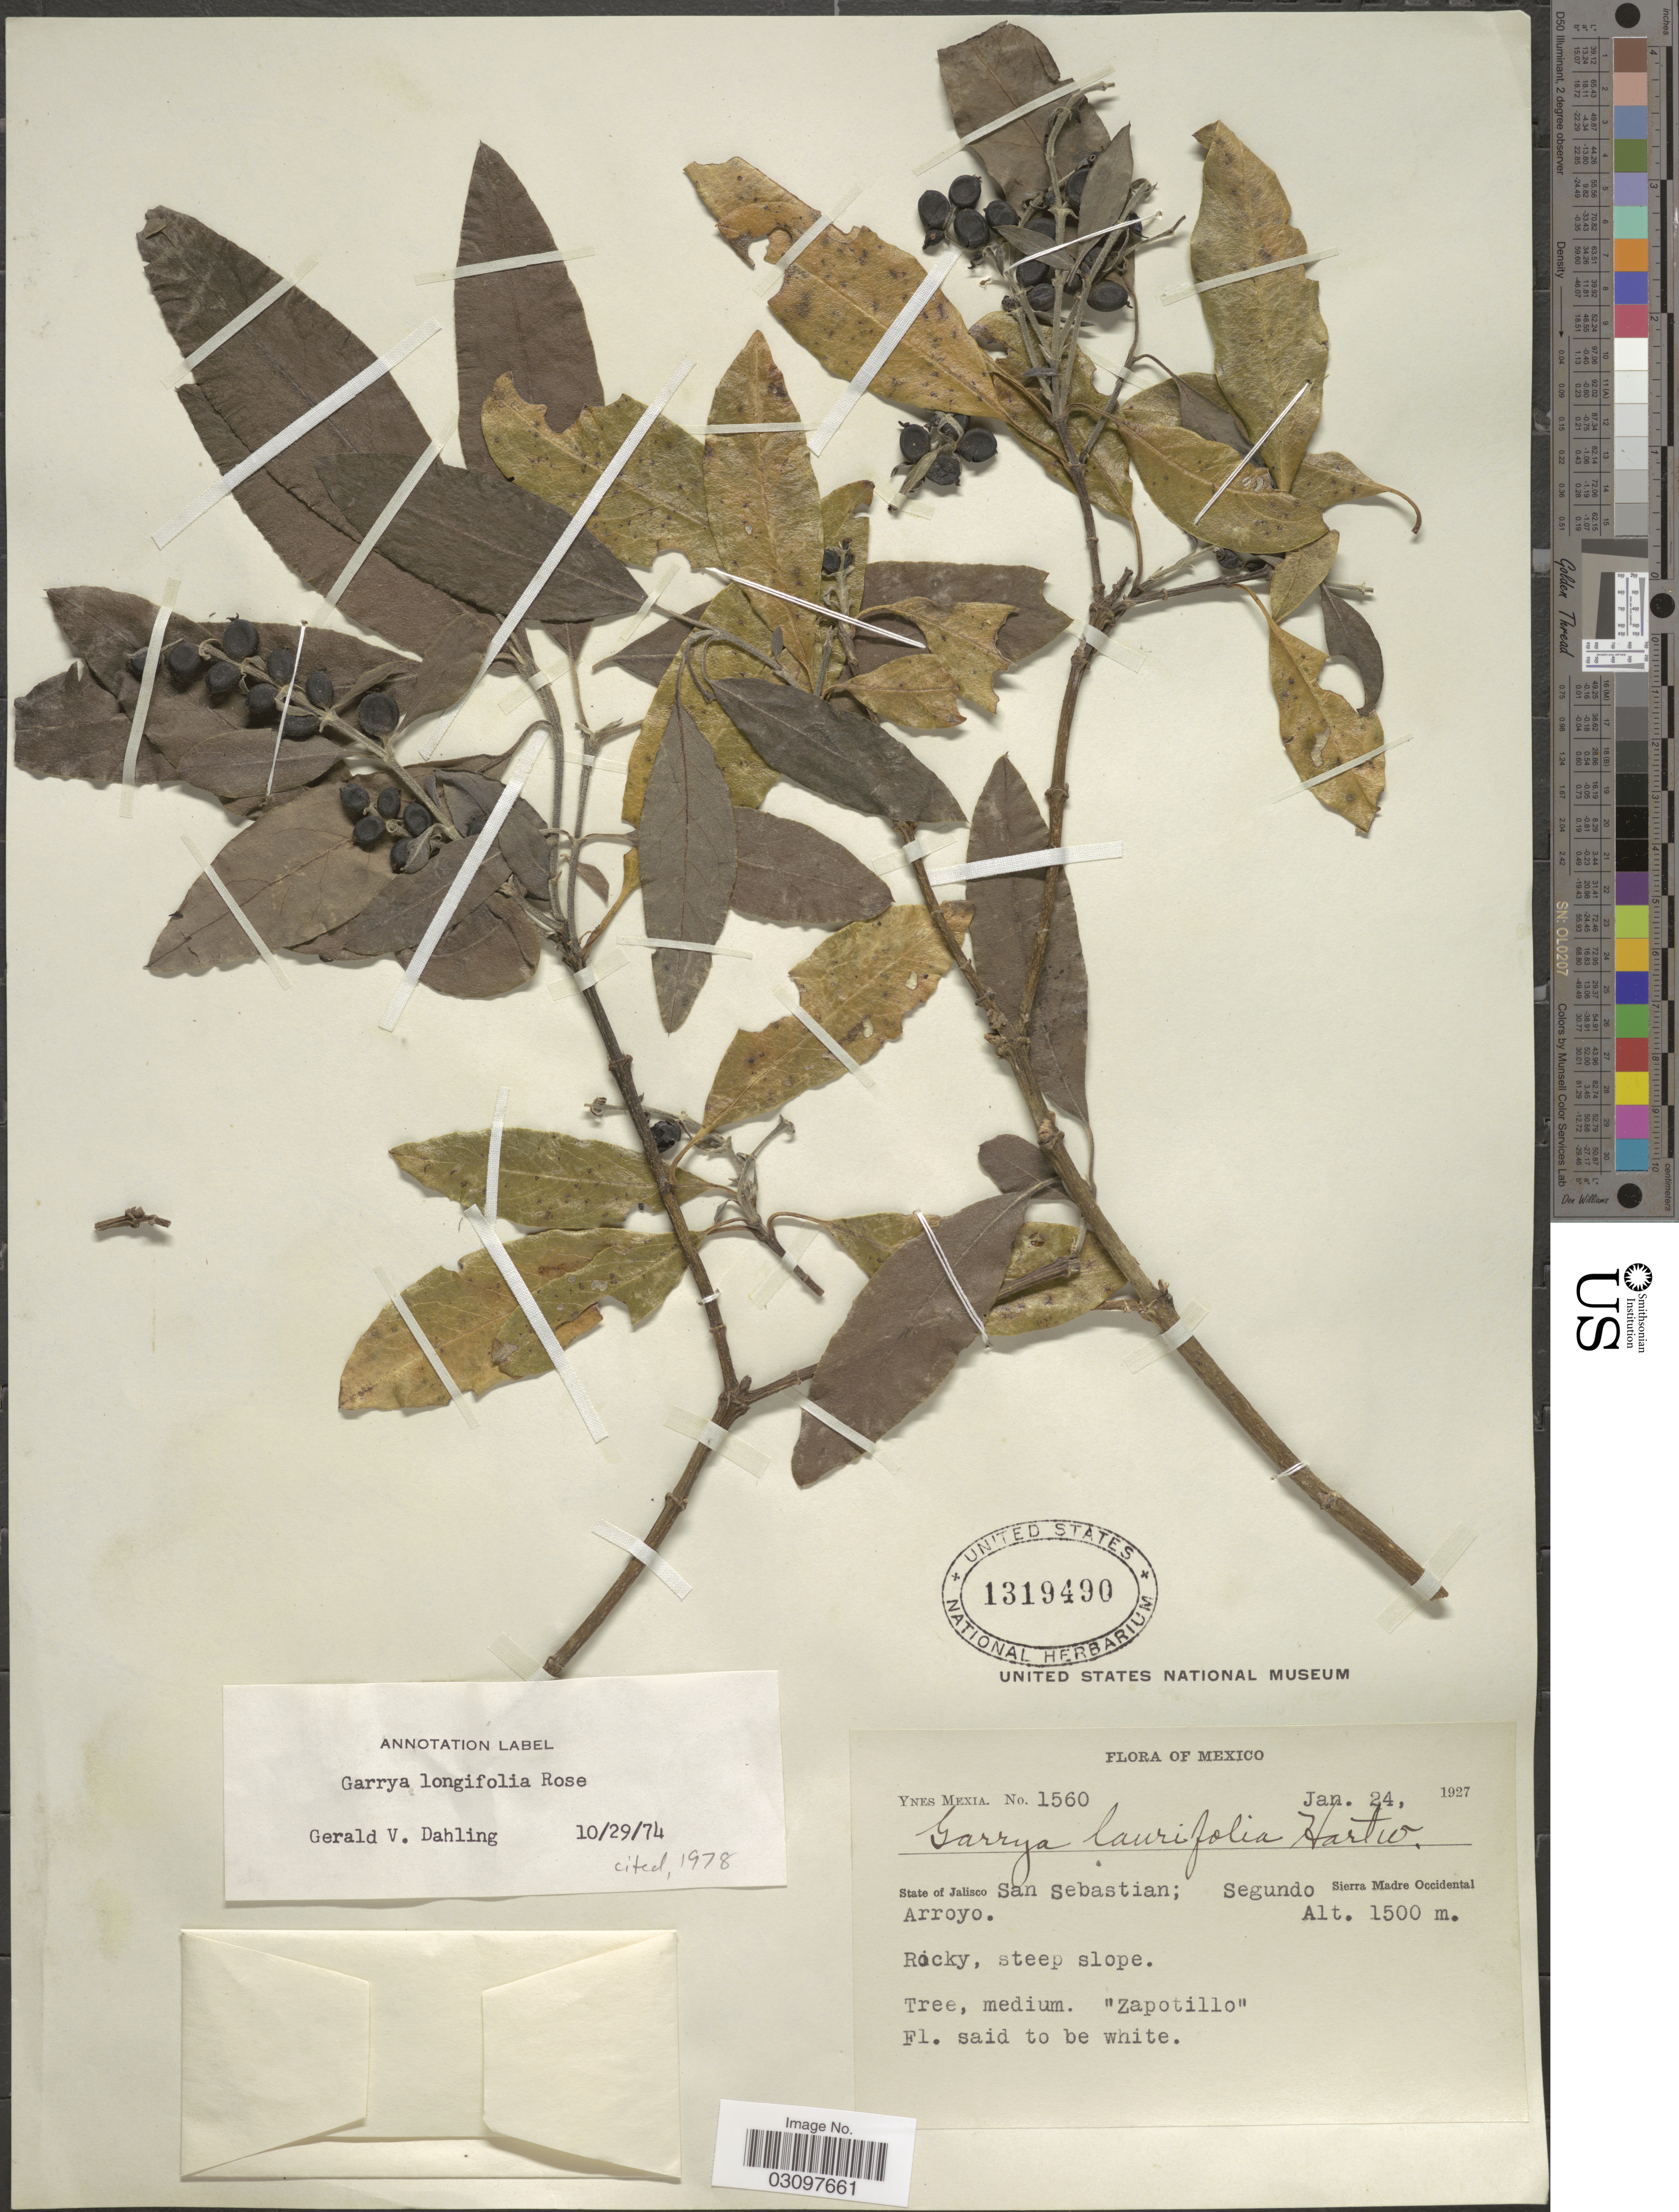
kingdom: Plantae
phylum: Tracheophyta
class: Magnoliopsida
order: Garryales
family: Garryaceae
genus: Garrya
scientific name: Garrya longifolia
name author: Rose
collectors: Y. Mexia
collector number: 1560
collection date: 1927-01-24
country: Mexico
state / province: Jalisco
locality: San Sebastian; Segundo Sierra Madre occidental. Arroyo. Rocky, steep slope.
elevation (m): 1500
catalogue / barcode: US 1319490